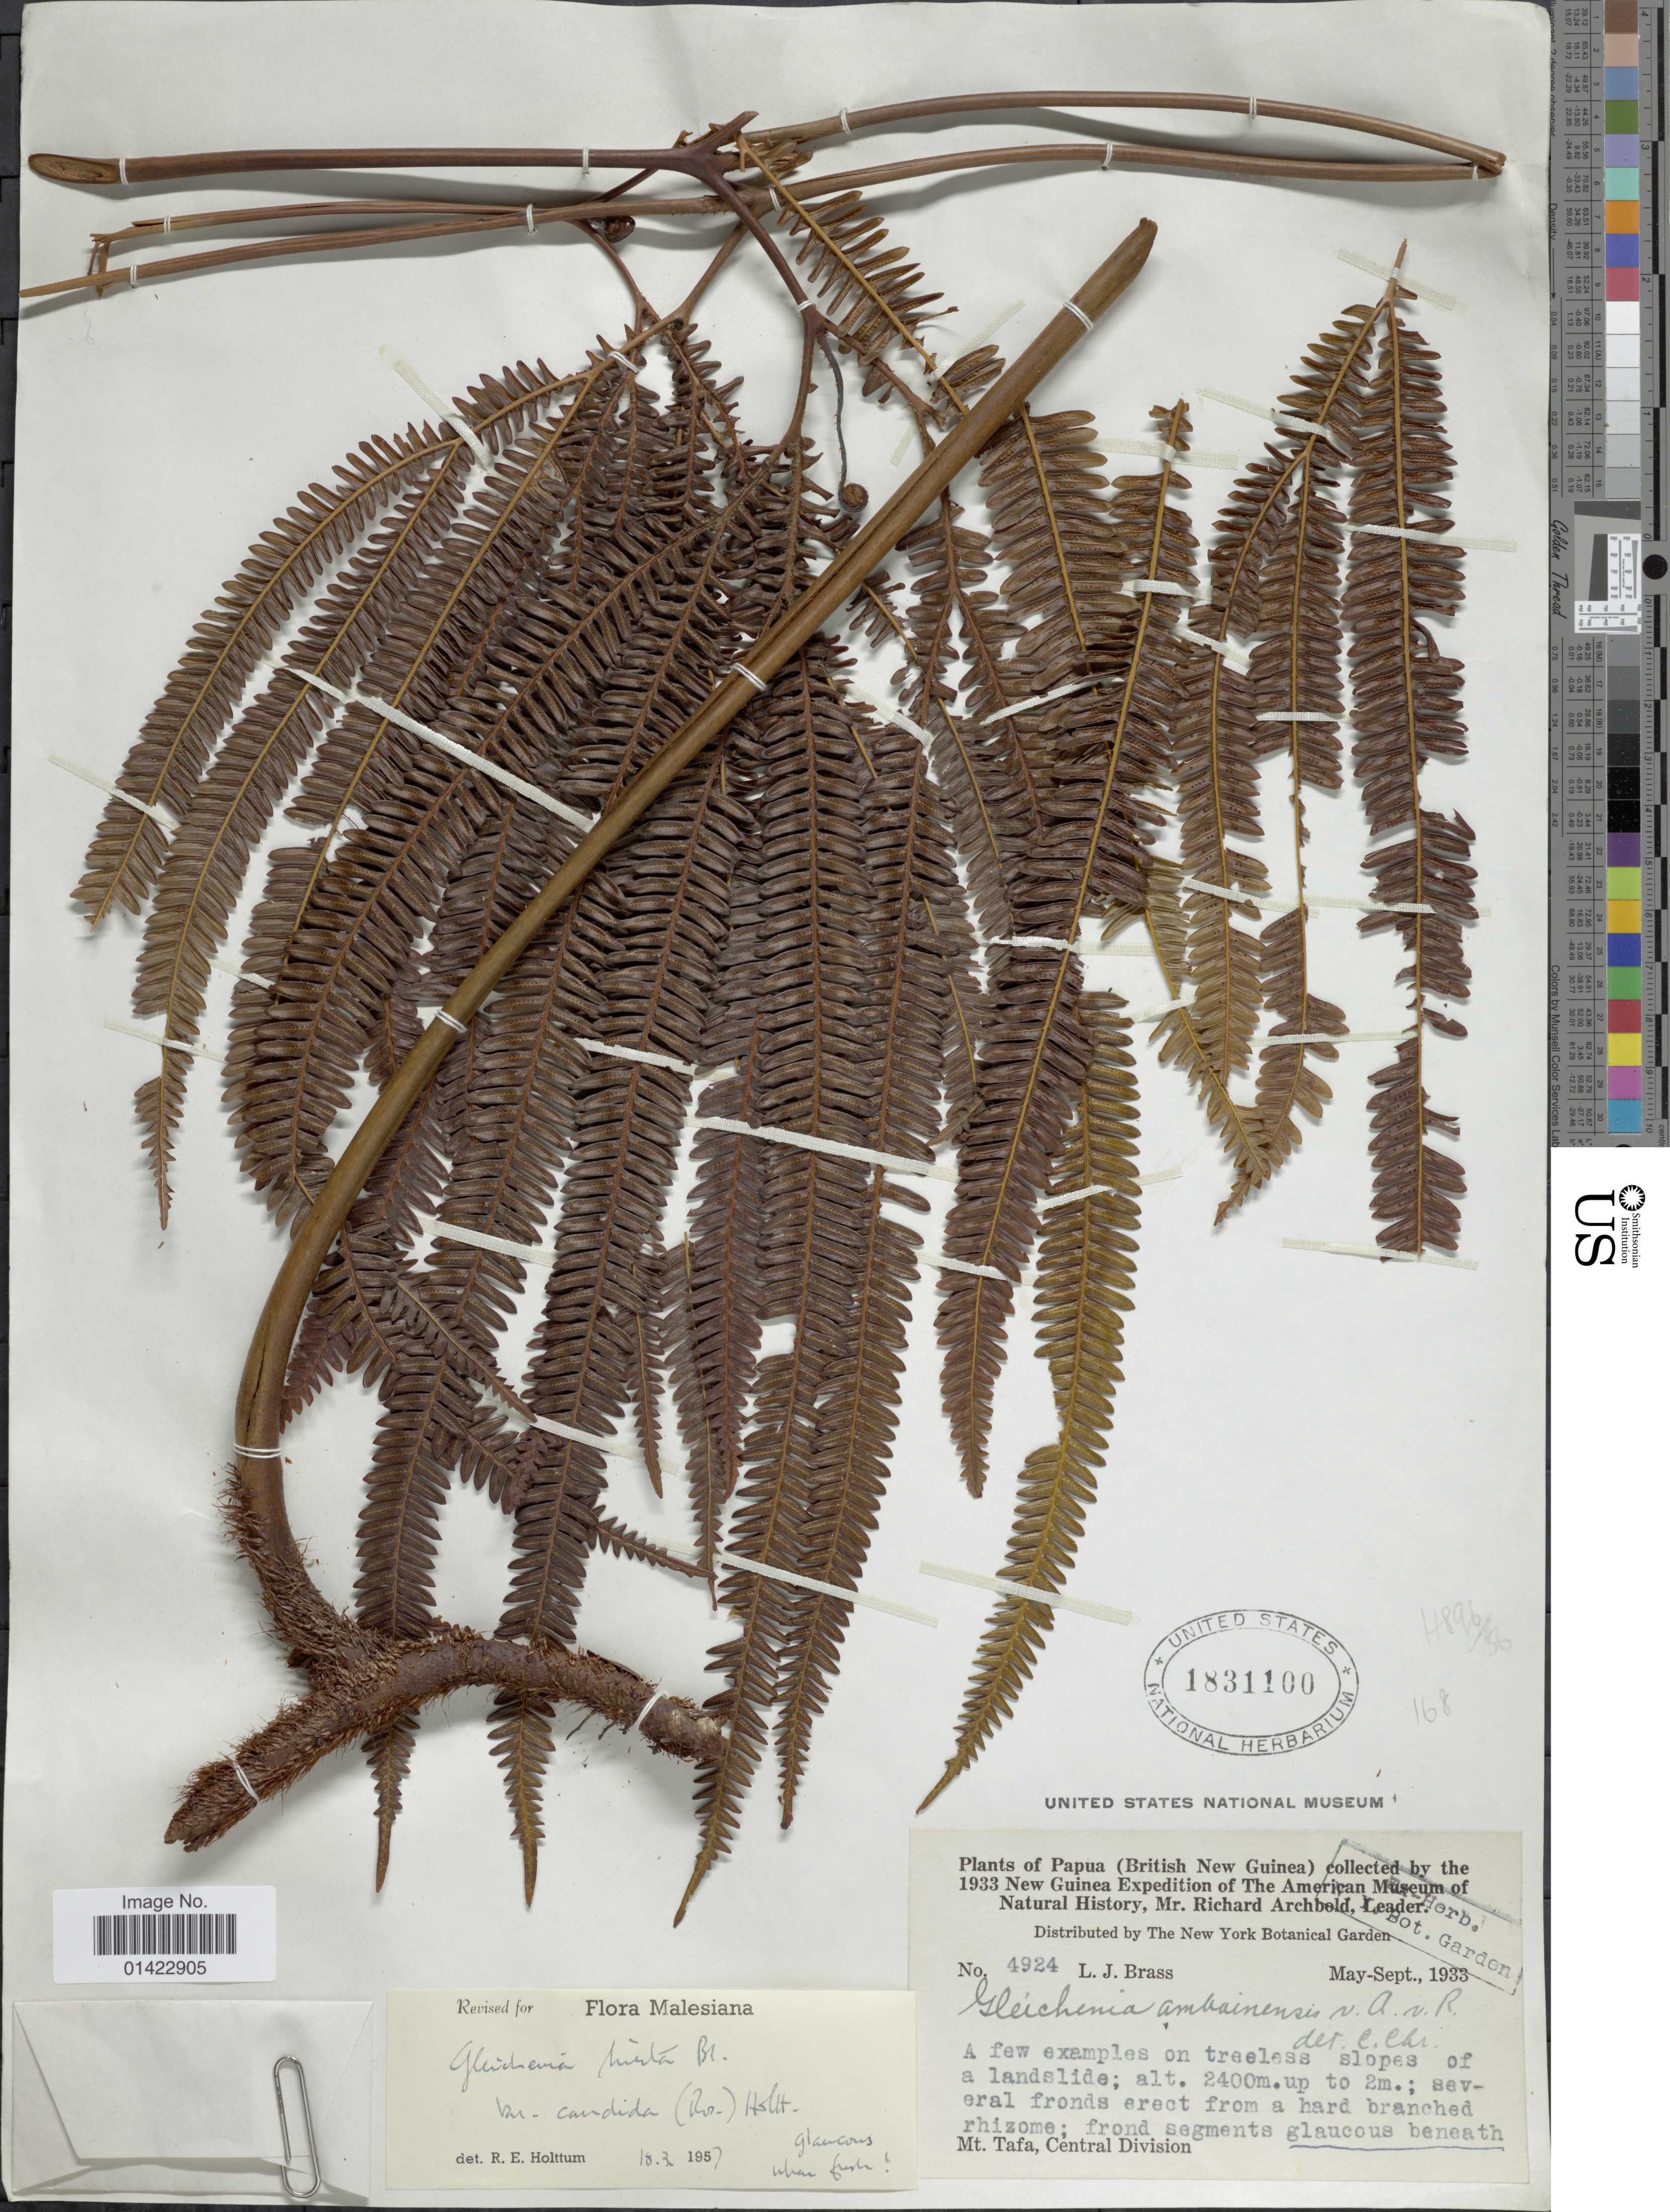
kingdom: Plantae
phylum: Tracheophyta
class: Polypodiopsida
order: Gleicheniales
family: Gleicheniaceae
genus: Sticherus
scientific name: Sticherus hirtus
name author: (Blume) Ching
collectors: L. J. Brass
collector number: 4924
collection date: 1933-05/1933-09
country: Papua New Guinea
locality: Papua (British New Guinea). Mt. Tafa, Central Division.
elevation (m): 2400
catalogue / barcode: US 1831100